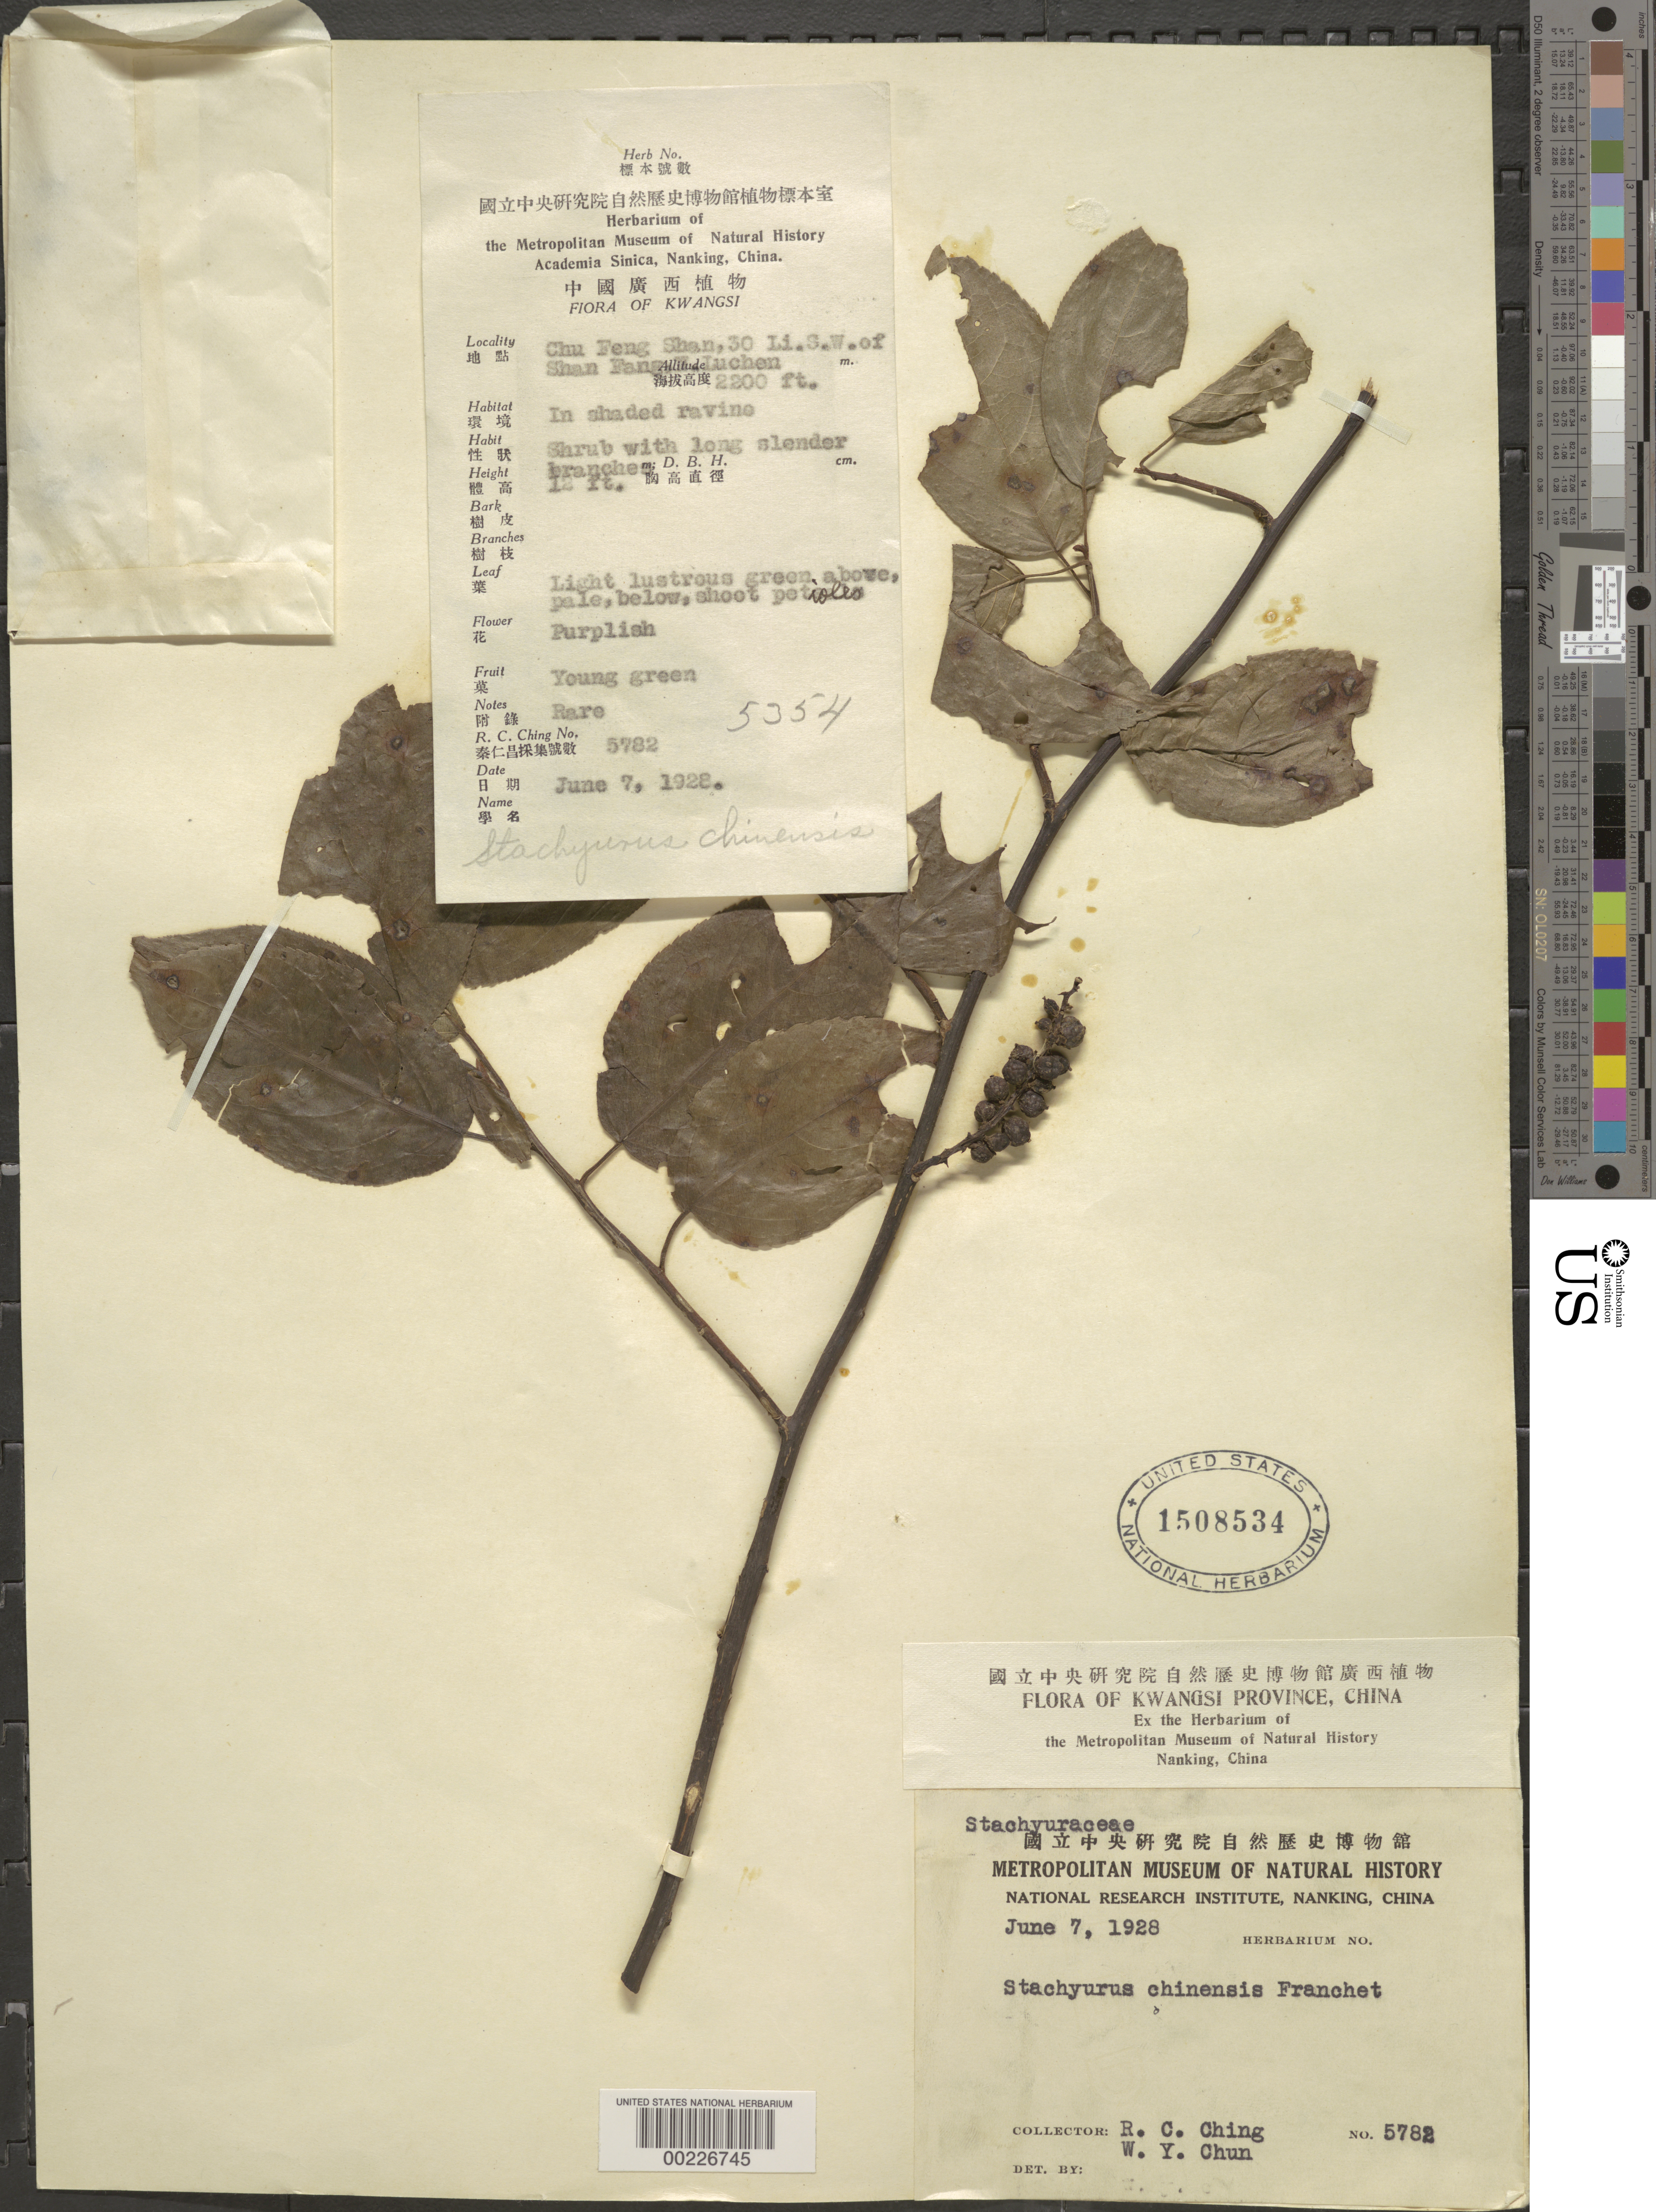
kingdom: Plantae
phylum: Tracheophyta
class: Magnoliopsida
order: Crossosomatales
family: Stachyuraceae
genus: Stachyurus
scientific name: Stachyurus chinensis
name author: Franch.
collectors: R. C. Ching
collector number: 5782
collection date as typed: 07 Jun 1928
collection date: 1928-06-07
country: China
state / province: Guangxi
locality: Chu feng shan, 30 li. sw of shan fang luchen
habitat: In shaded ravine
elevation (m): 671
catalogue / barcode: US 1508534